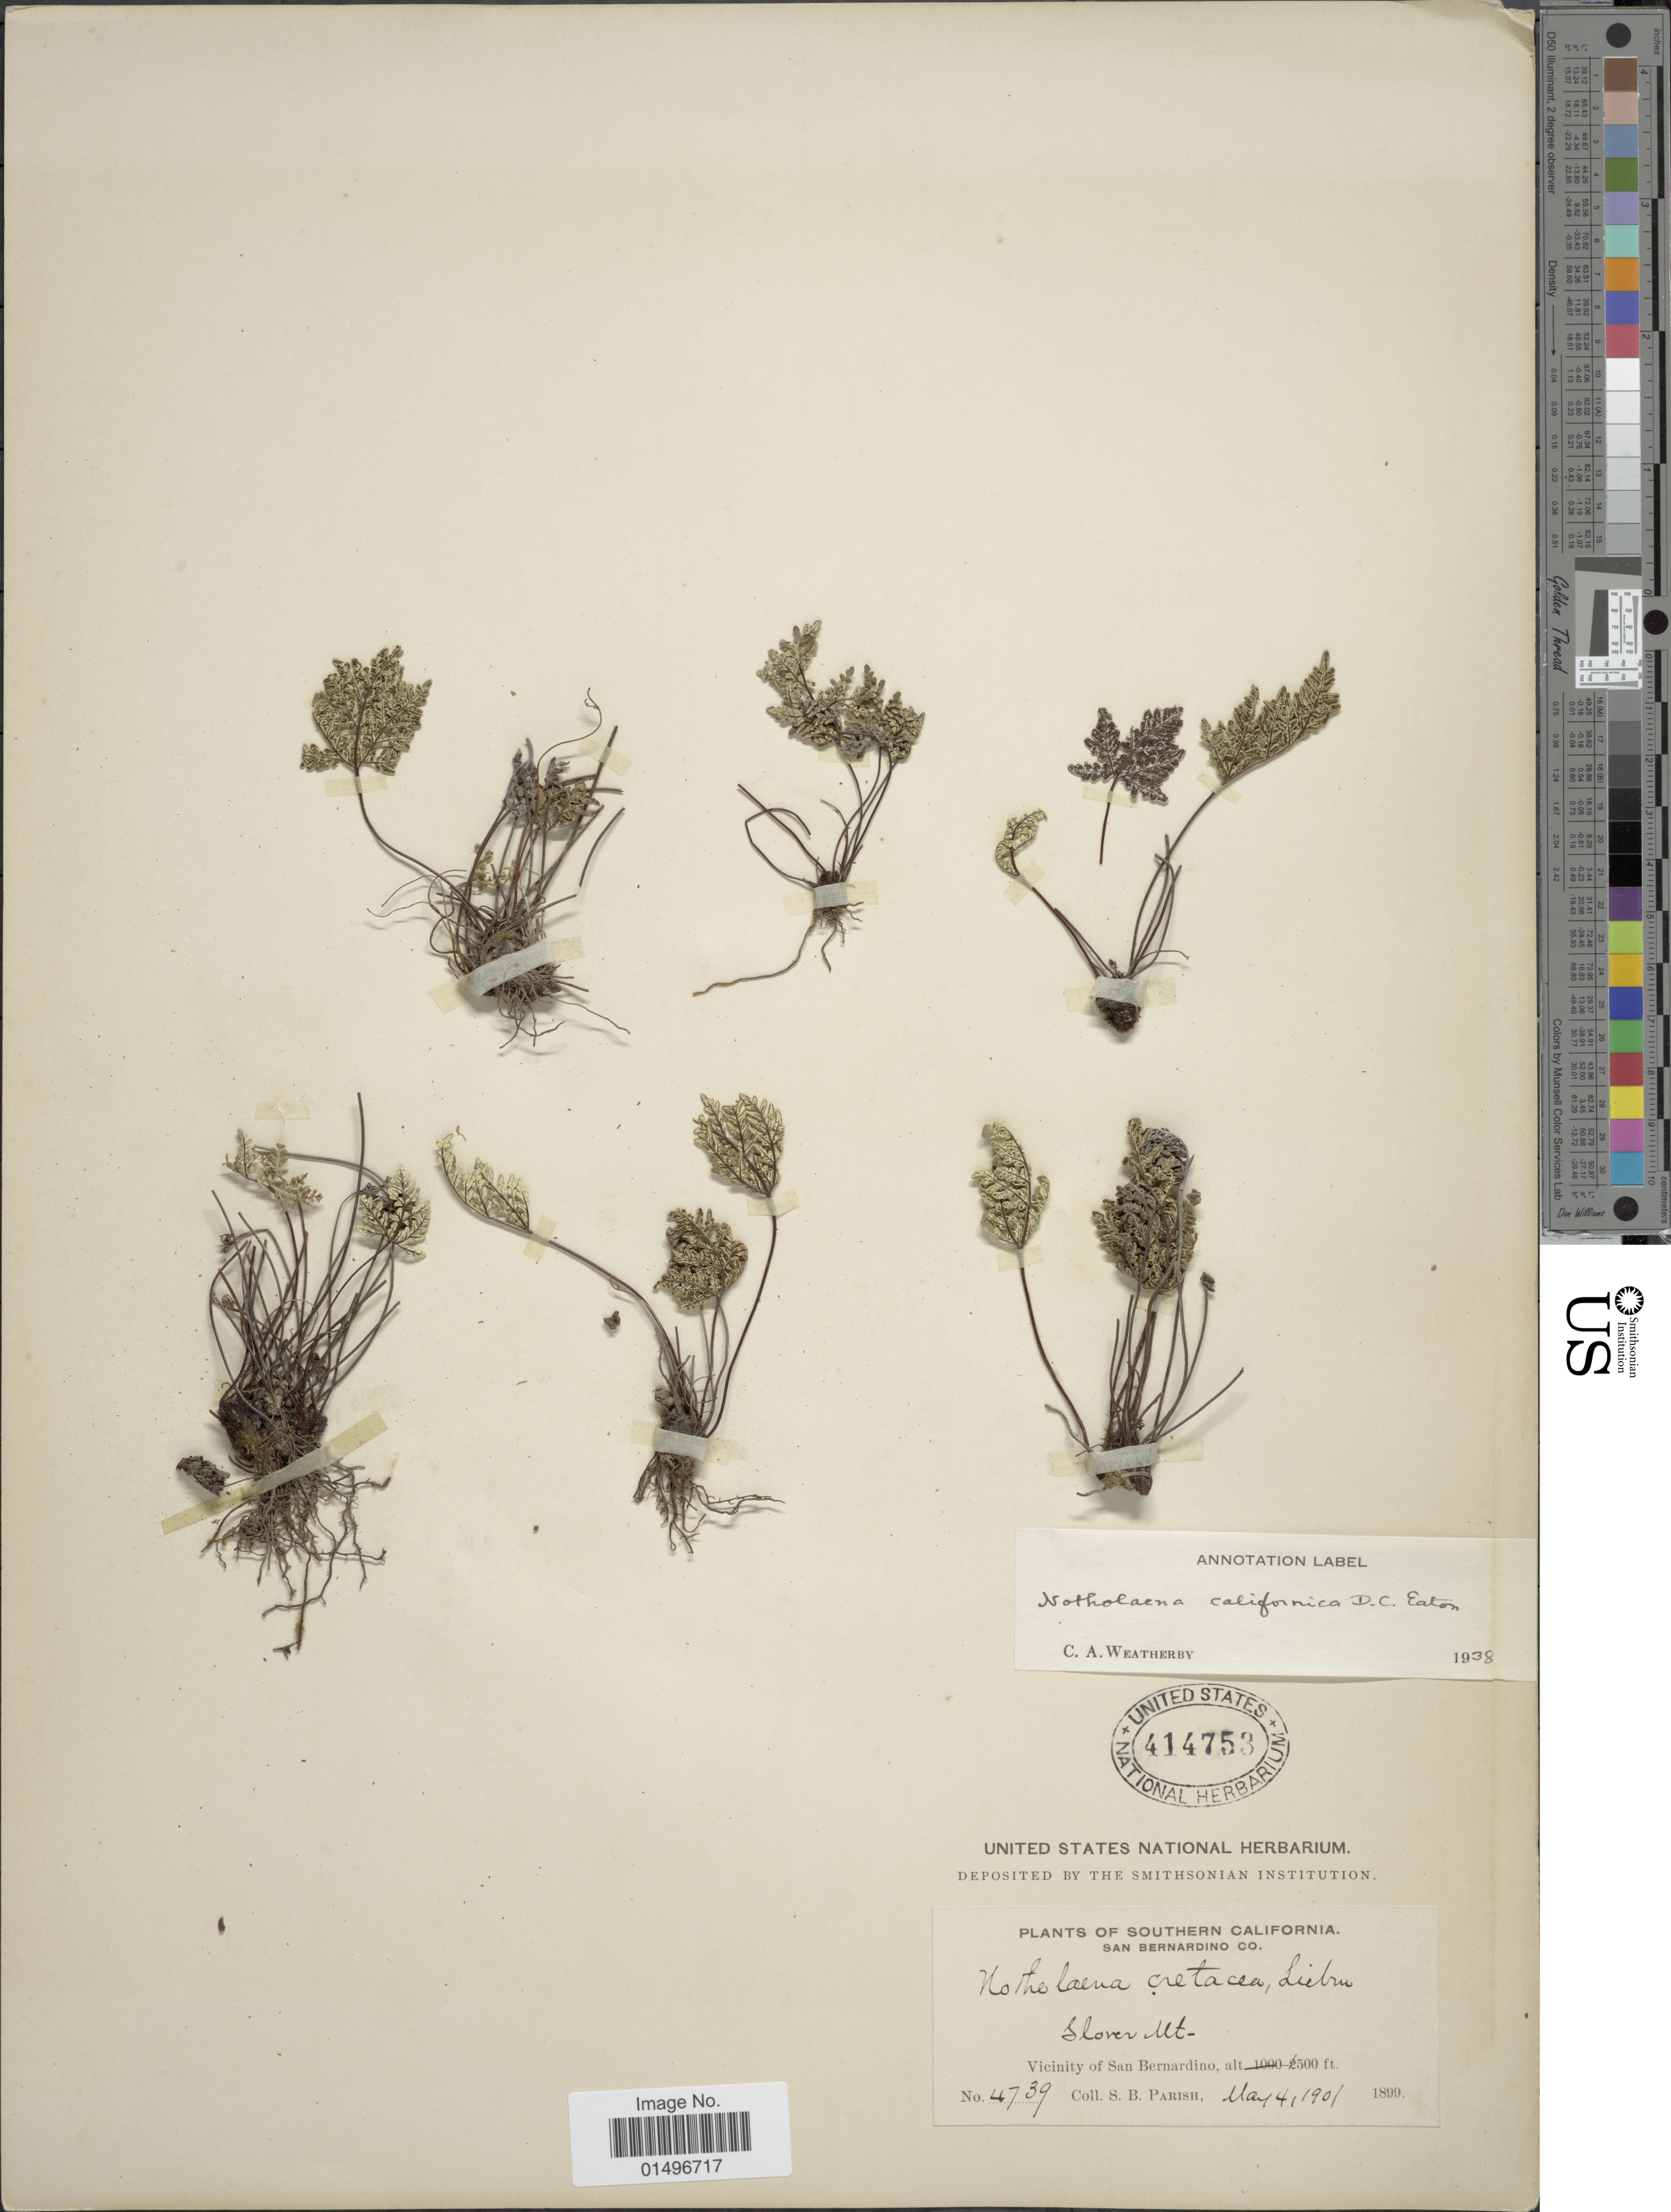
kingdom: Plantae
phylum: Tracheophyta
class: Polypodiopsida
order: Polypodiales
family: Pteridaceae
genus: Aspidotis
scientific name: Aspidotis californica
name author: (Hook.) Nutt. ex Copel.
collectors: S. B. Parish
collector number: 4739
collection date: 1901-05-04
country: United States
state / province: California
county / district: San Bernardino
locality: Southern California, San Bernardino Co., Slover Mt. Vicinity of San Bernardino.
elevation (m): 457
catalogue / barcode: US 414753